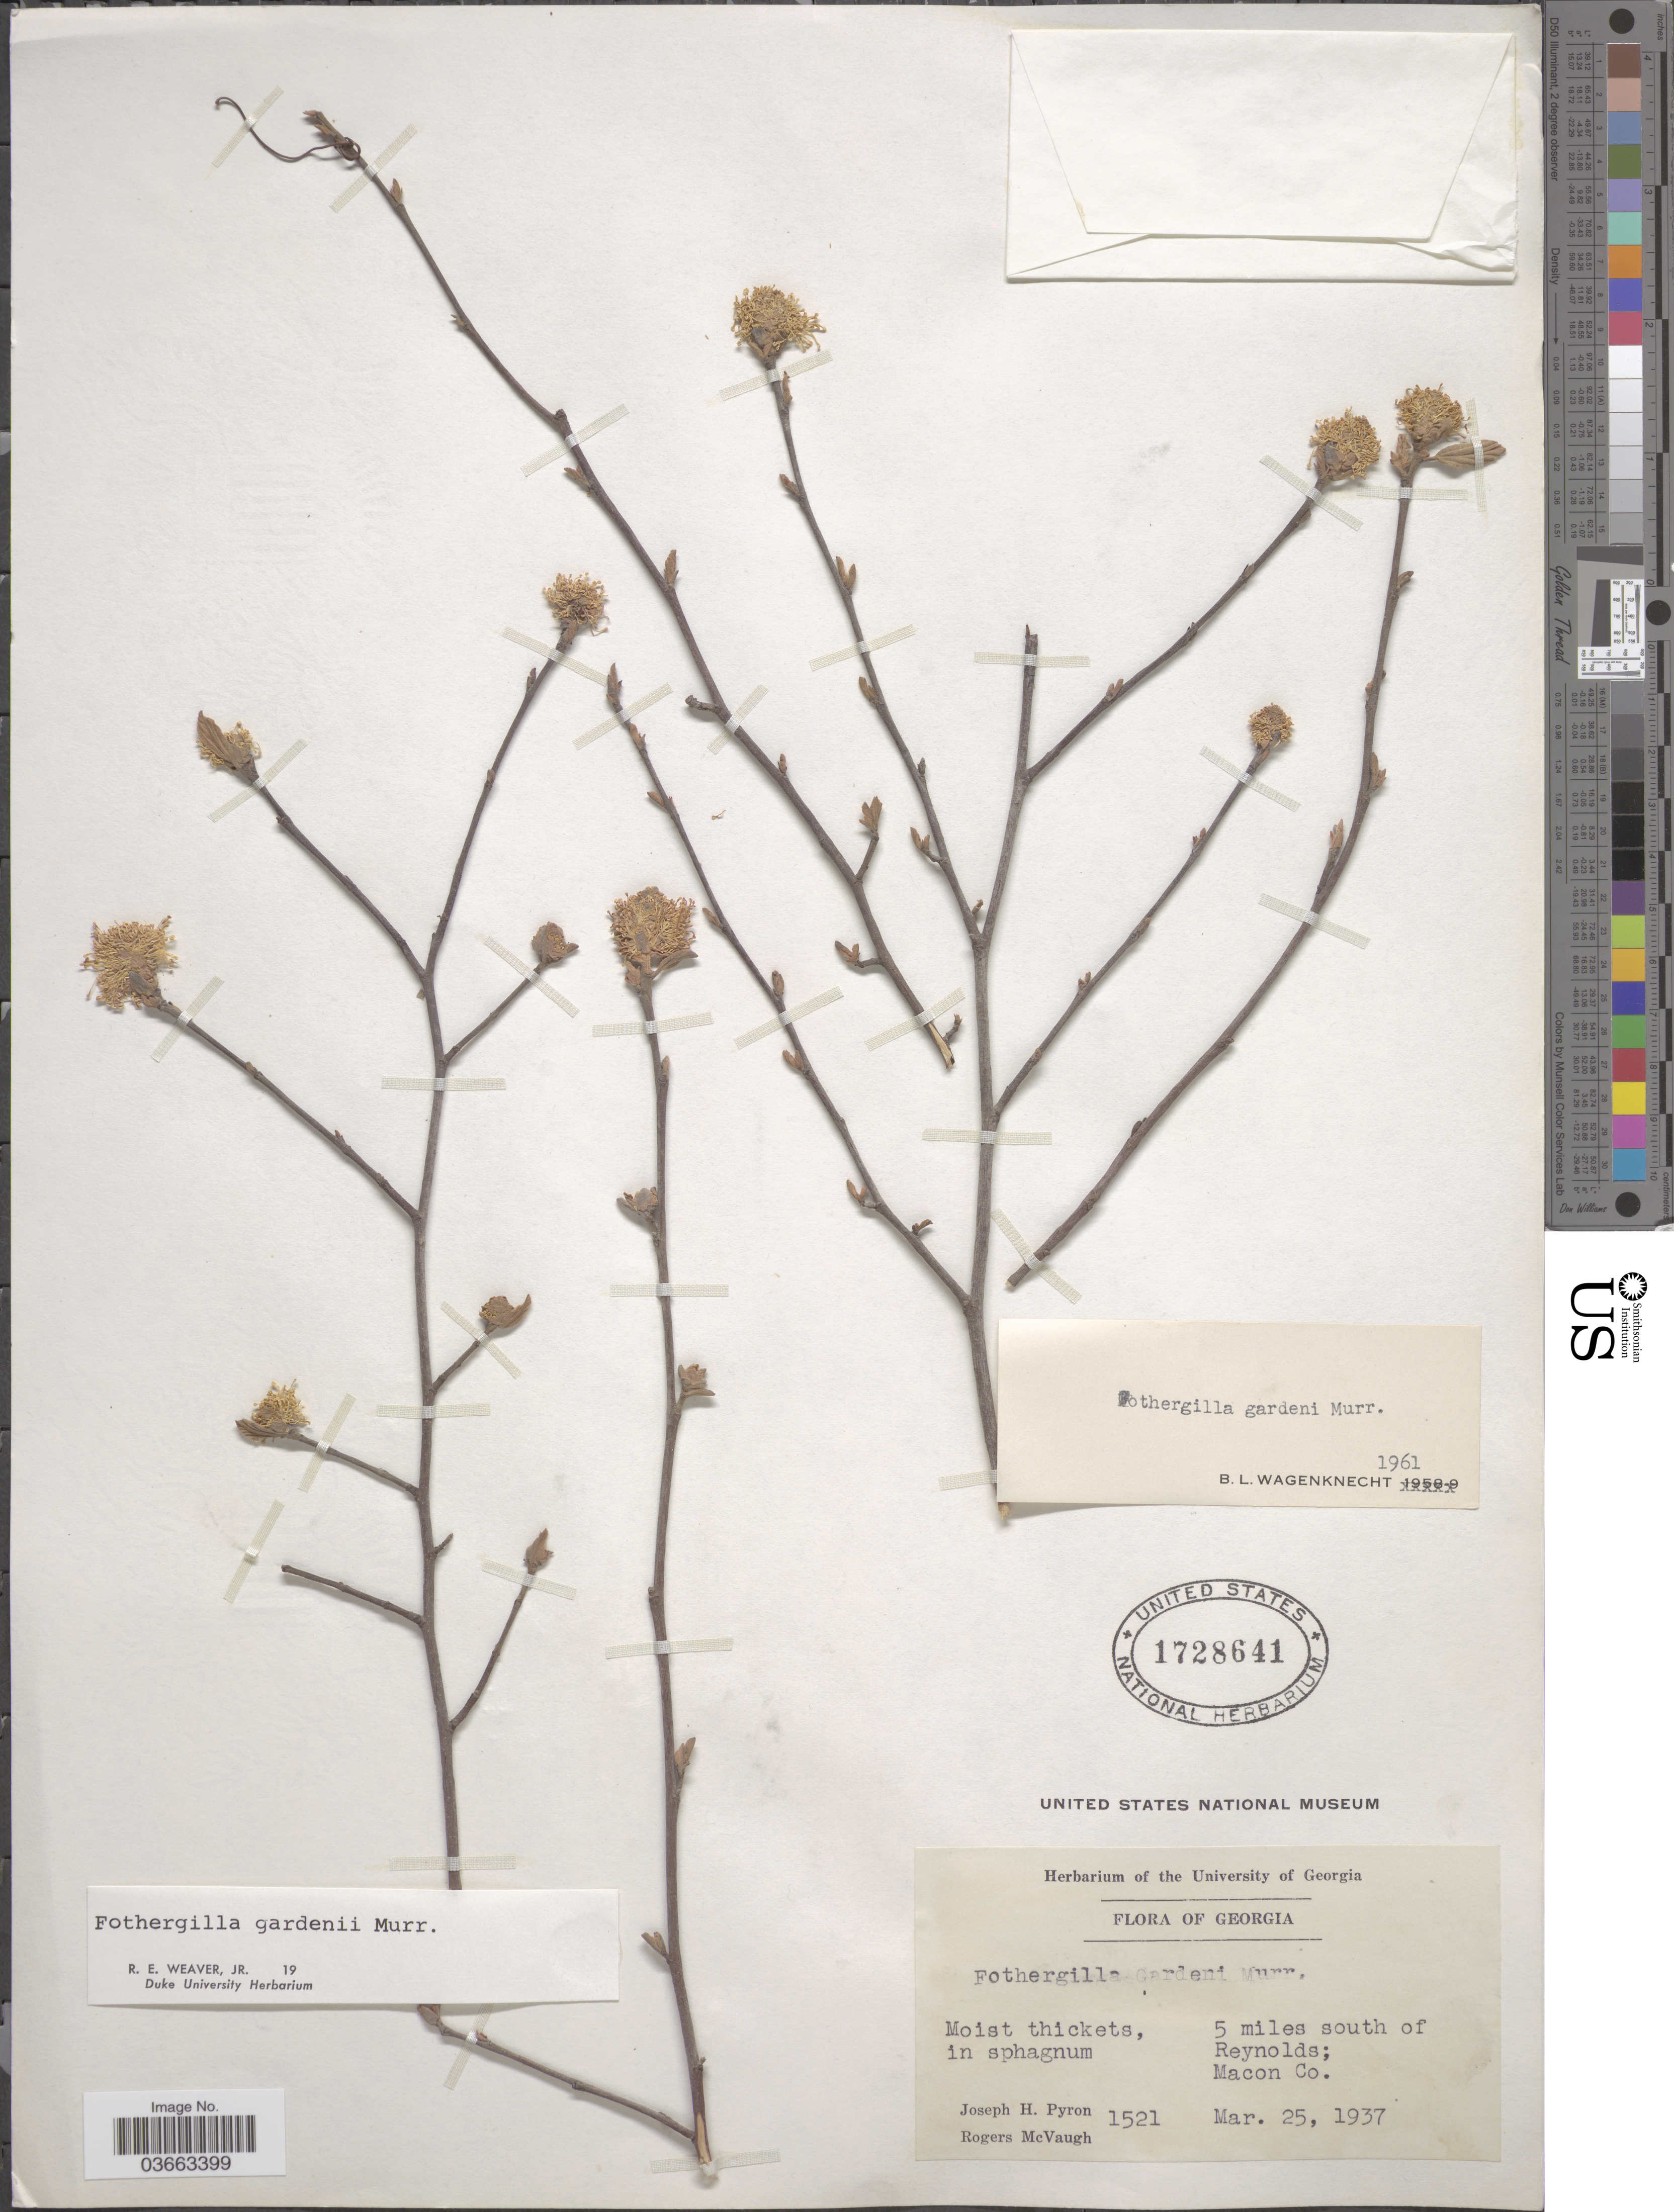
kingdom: Plantae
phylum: Tracheophyta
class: Magnoliopsida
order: Saxifragales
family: Hamamelidaceae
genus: Fothergilla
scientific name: Fothergilla gardenii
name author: L.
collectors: J. H. Pyron & R. McVaugh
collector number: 1521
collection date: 1937-03-25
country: United States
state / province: Georgia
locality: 5 miles south of Reynolds; Macon Co.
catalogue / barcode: US 1728641